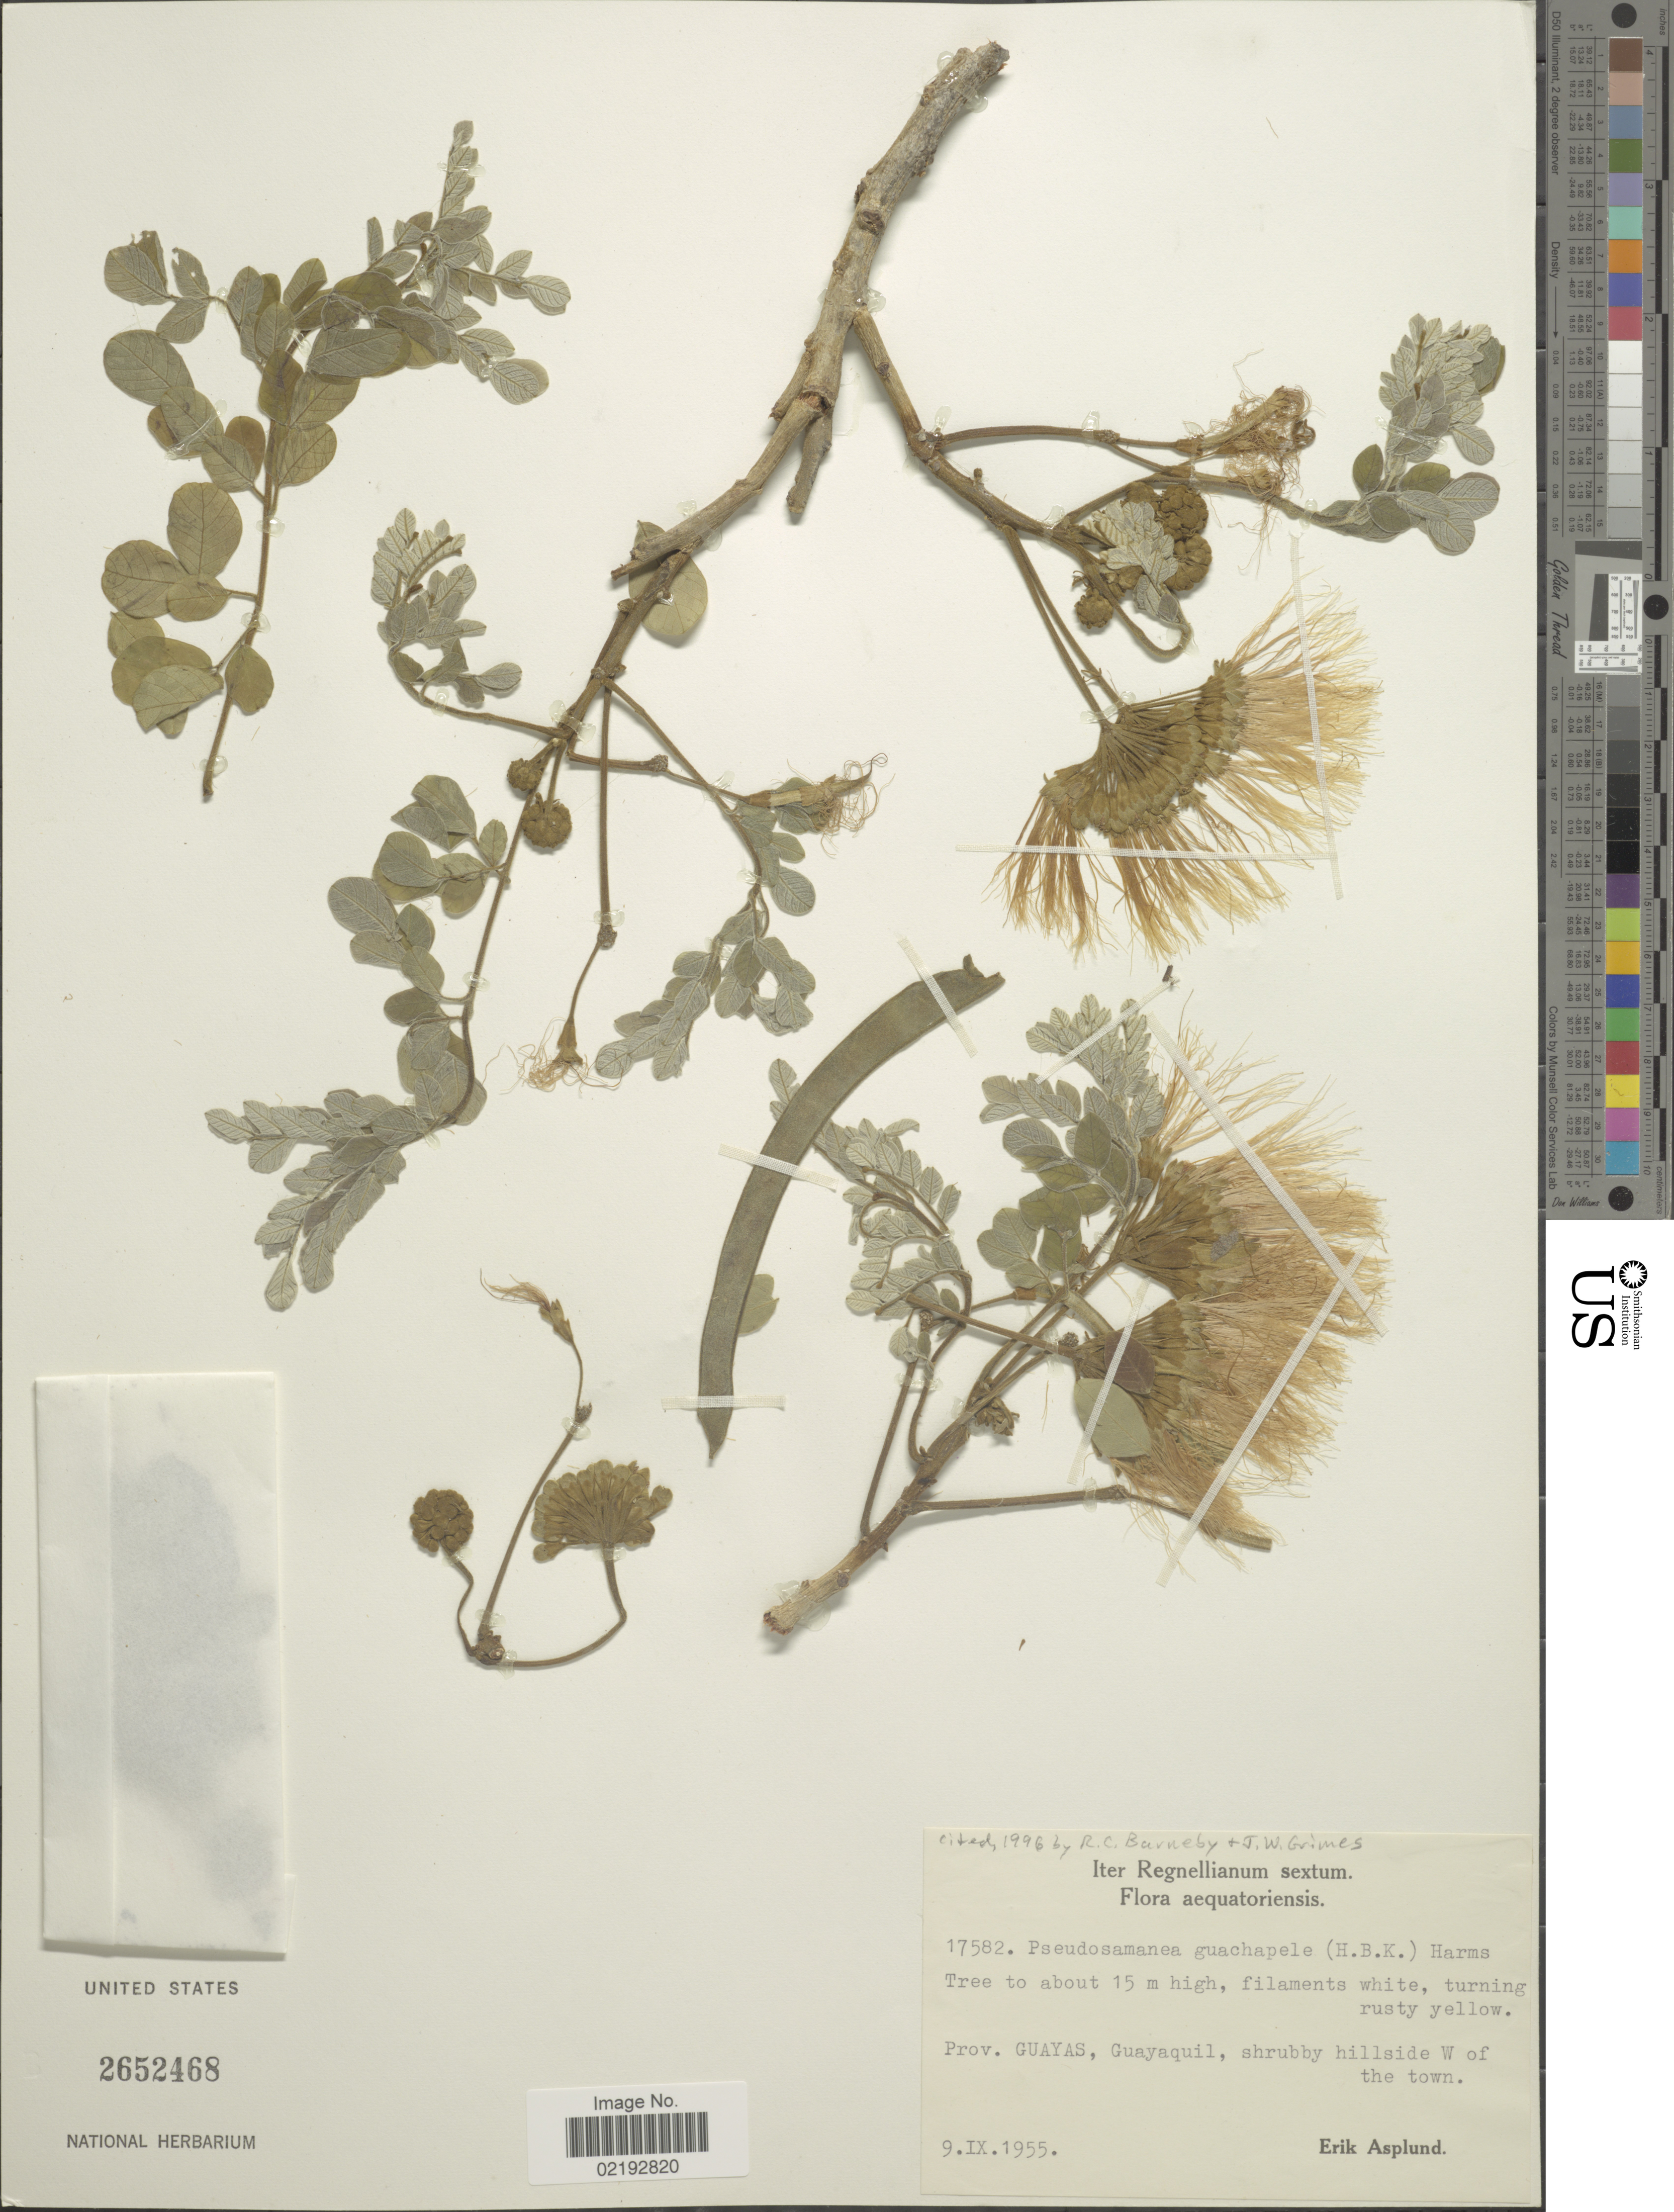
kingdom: Plantae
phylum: Tracheophyta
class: Magnoliopsida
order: Fabales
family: Fabaceae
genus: Pseudosamanea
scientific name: Pseudosamanea guachapele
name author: (Kunth) Harms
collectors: E. Asplund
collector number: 17582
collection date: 1955-09-09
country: Ecuador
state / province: Guayas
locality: Aequatoriensis, Guayaquil, shrubby hill W of the town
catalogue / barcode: US 2652468